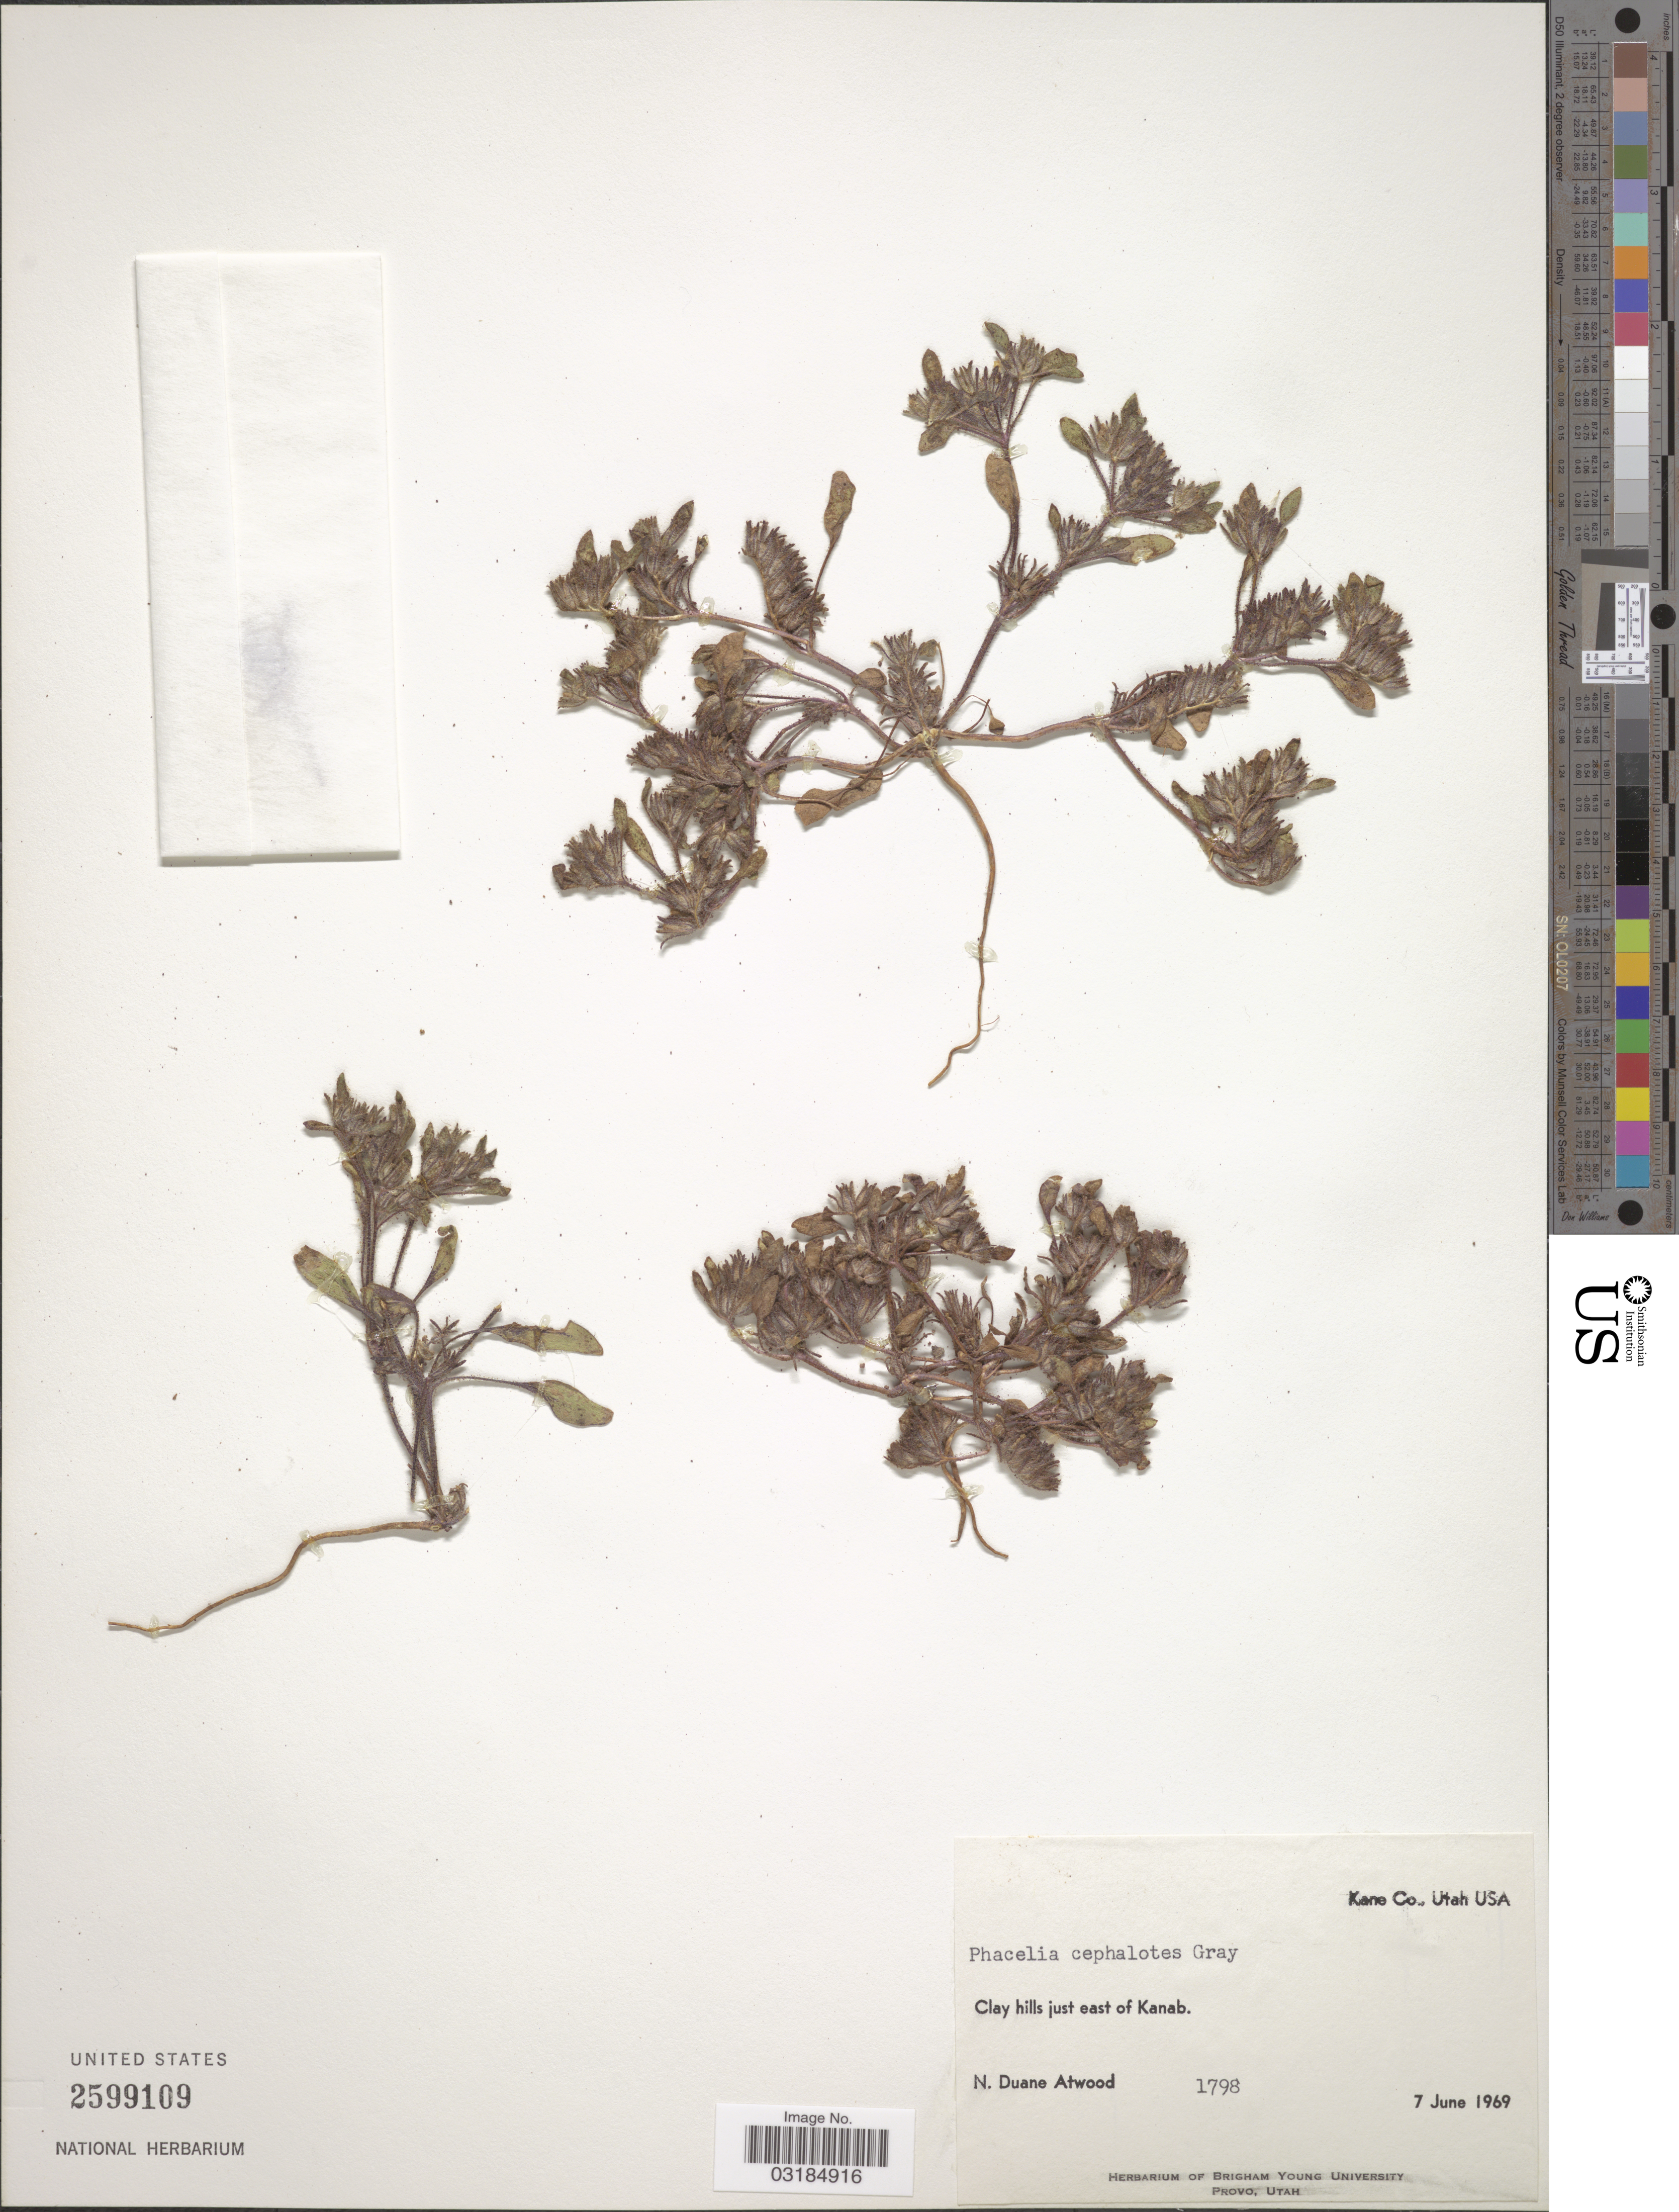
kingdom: Plantae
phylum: Tracheophyta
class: Magnoliopsida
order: Boraginales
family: Hydrophyllaceae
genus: Phacelia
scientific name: Phacelia cephalotes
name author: A. Gray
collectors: N. Atwood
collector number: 1798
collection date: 1969-06-07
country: United States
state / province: Utah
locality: Kane Co. Clay hills just east of Kanab.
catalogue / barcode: US 2599109